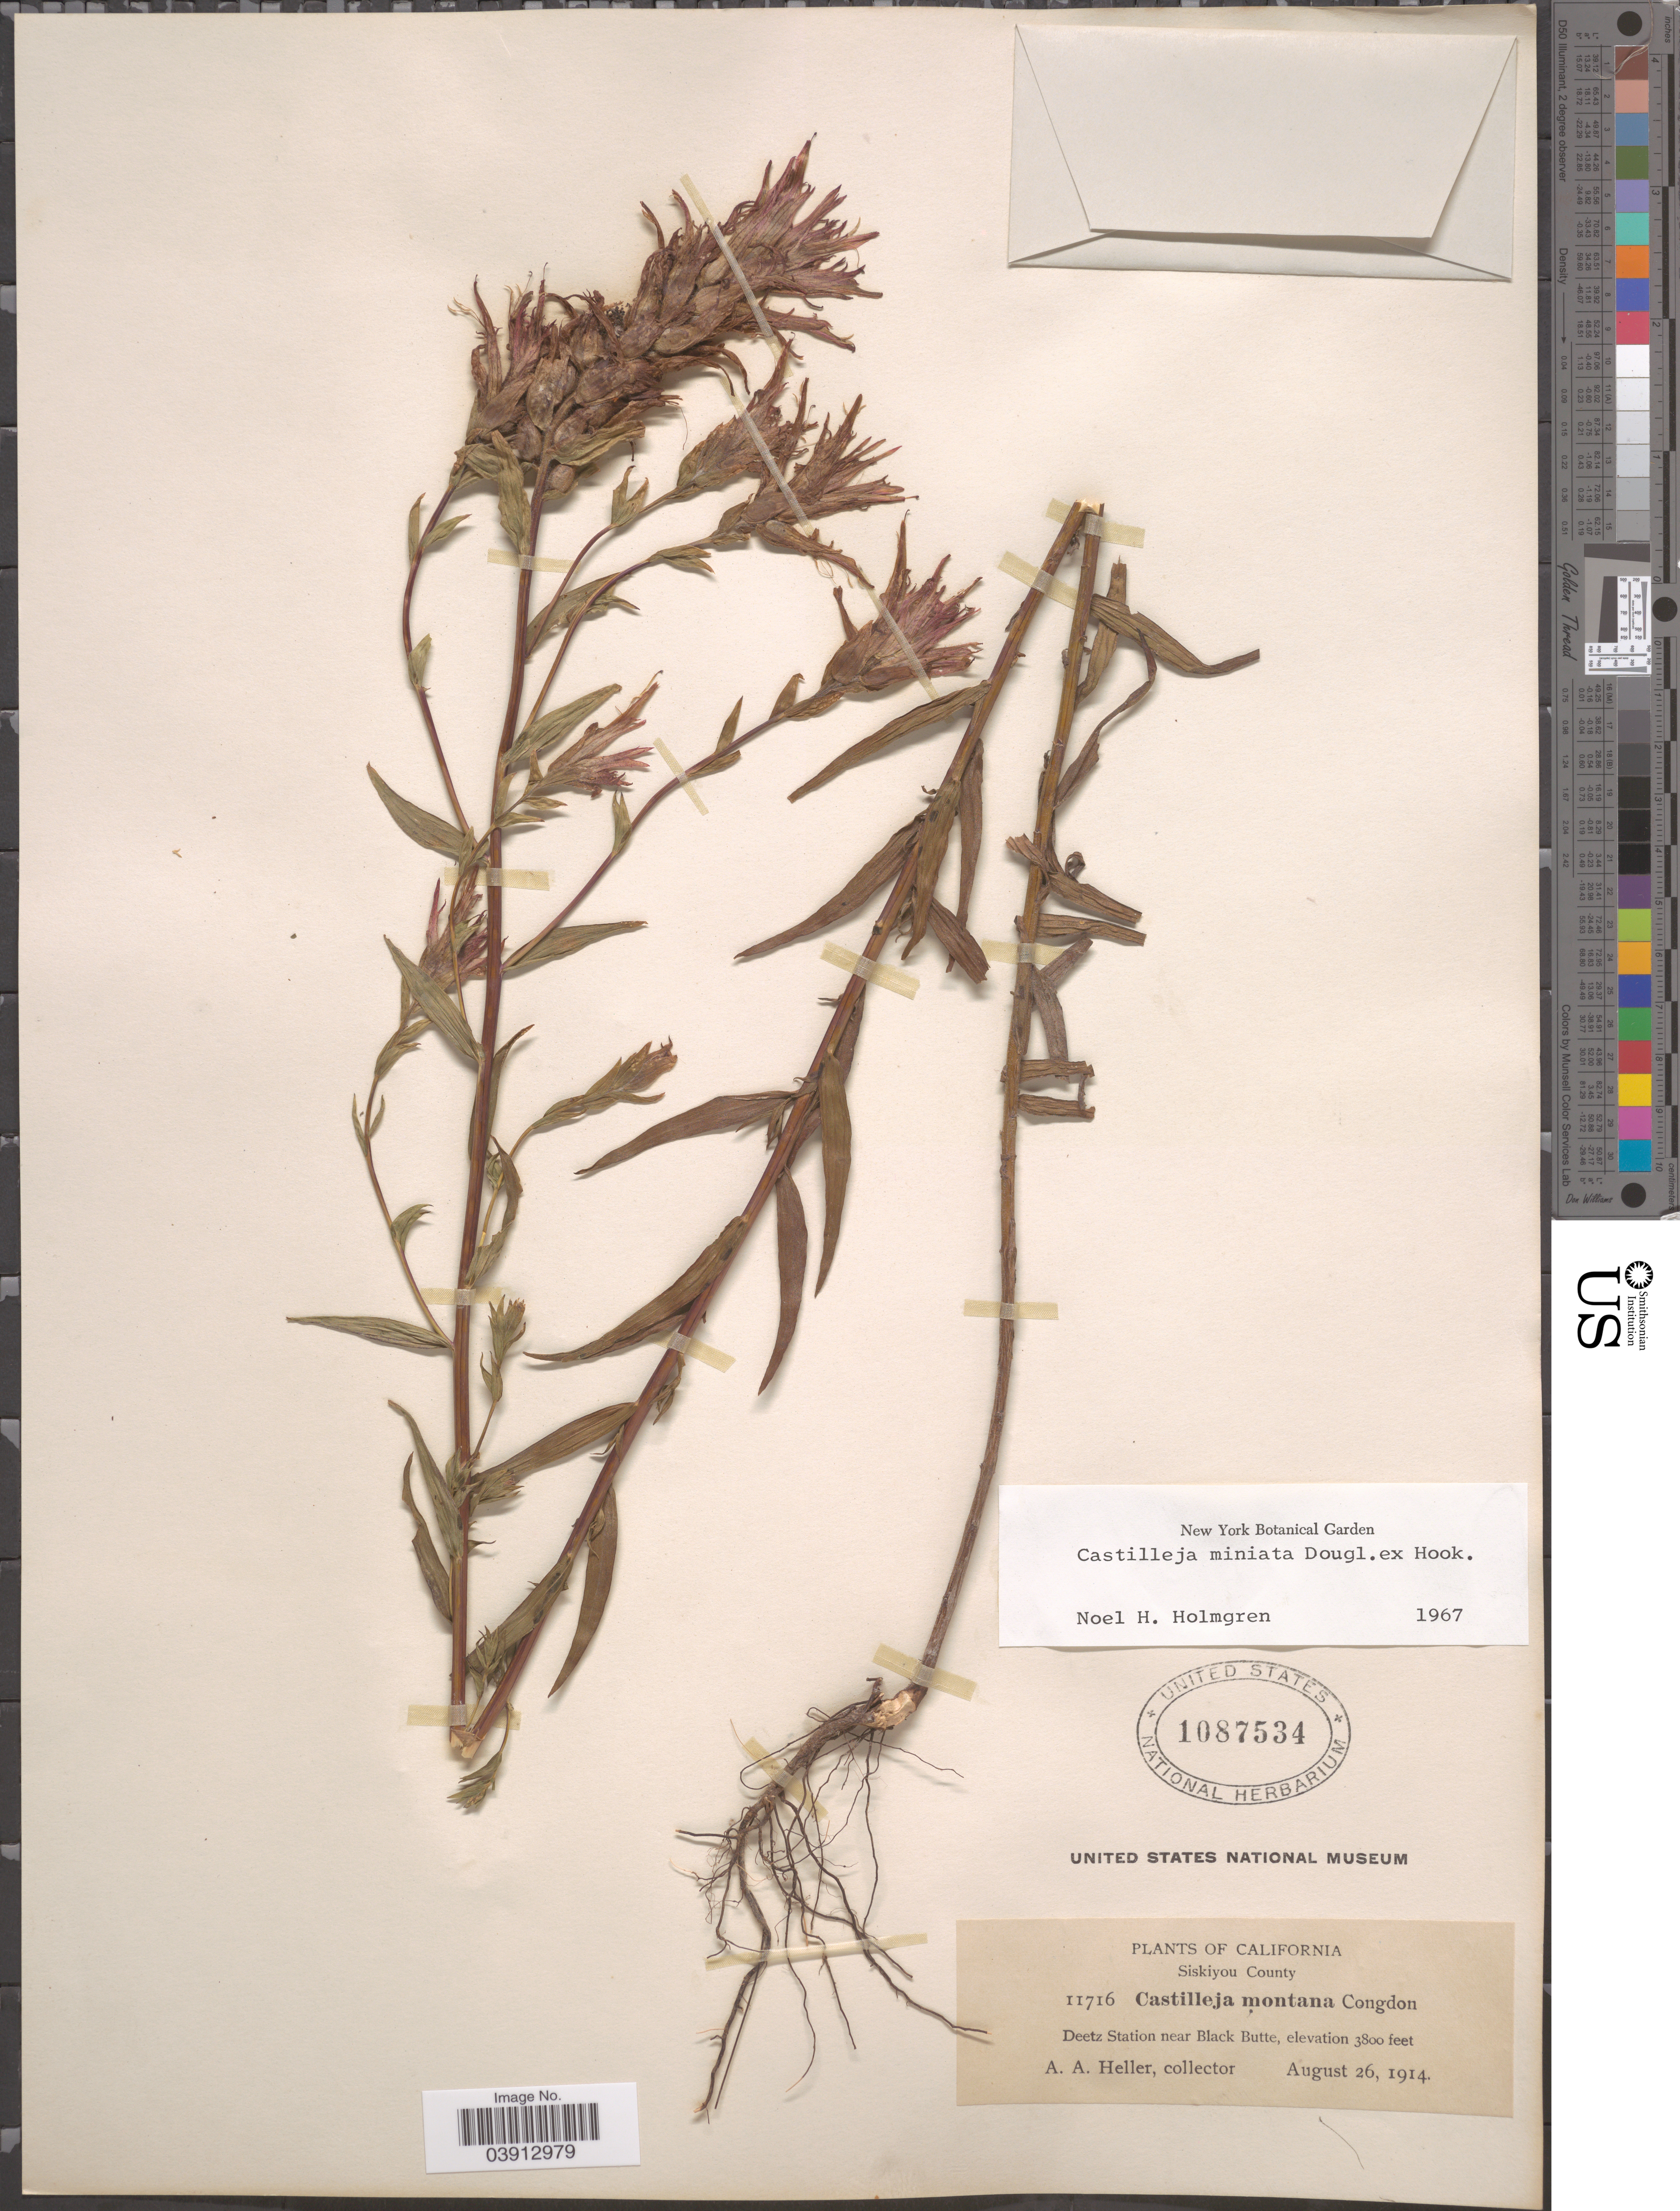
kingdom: Plantae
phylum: Tracheophyta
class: Magnoliopsida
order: Lamiales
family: Orobanchaceae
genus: Castilleja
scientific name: Castilleja miniata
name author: Douglas ex Hook.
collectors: A. A. Heller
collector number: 11716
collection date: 1914-08-26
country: United States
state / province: California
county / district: Siskiyou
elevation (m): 1158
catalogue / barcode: US 1087534